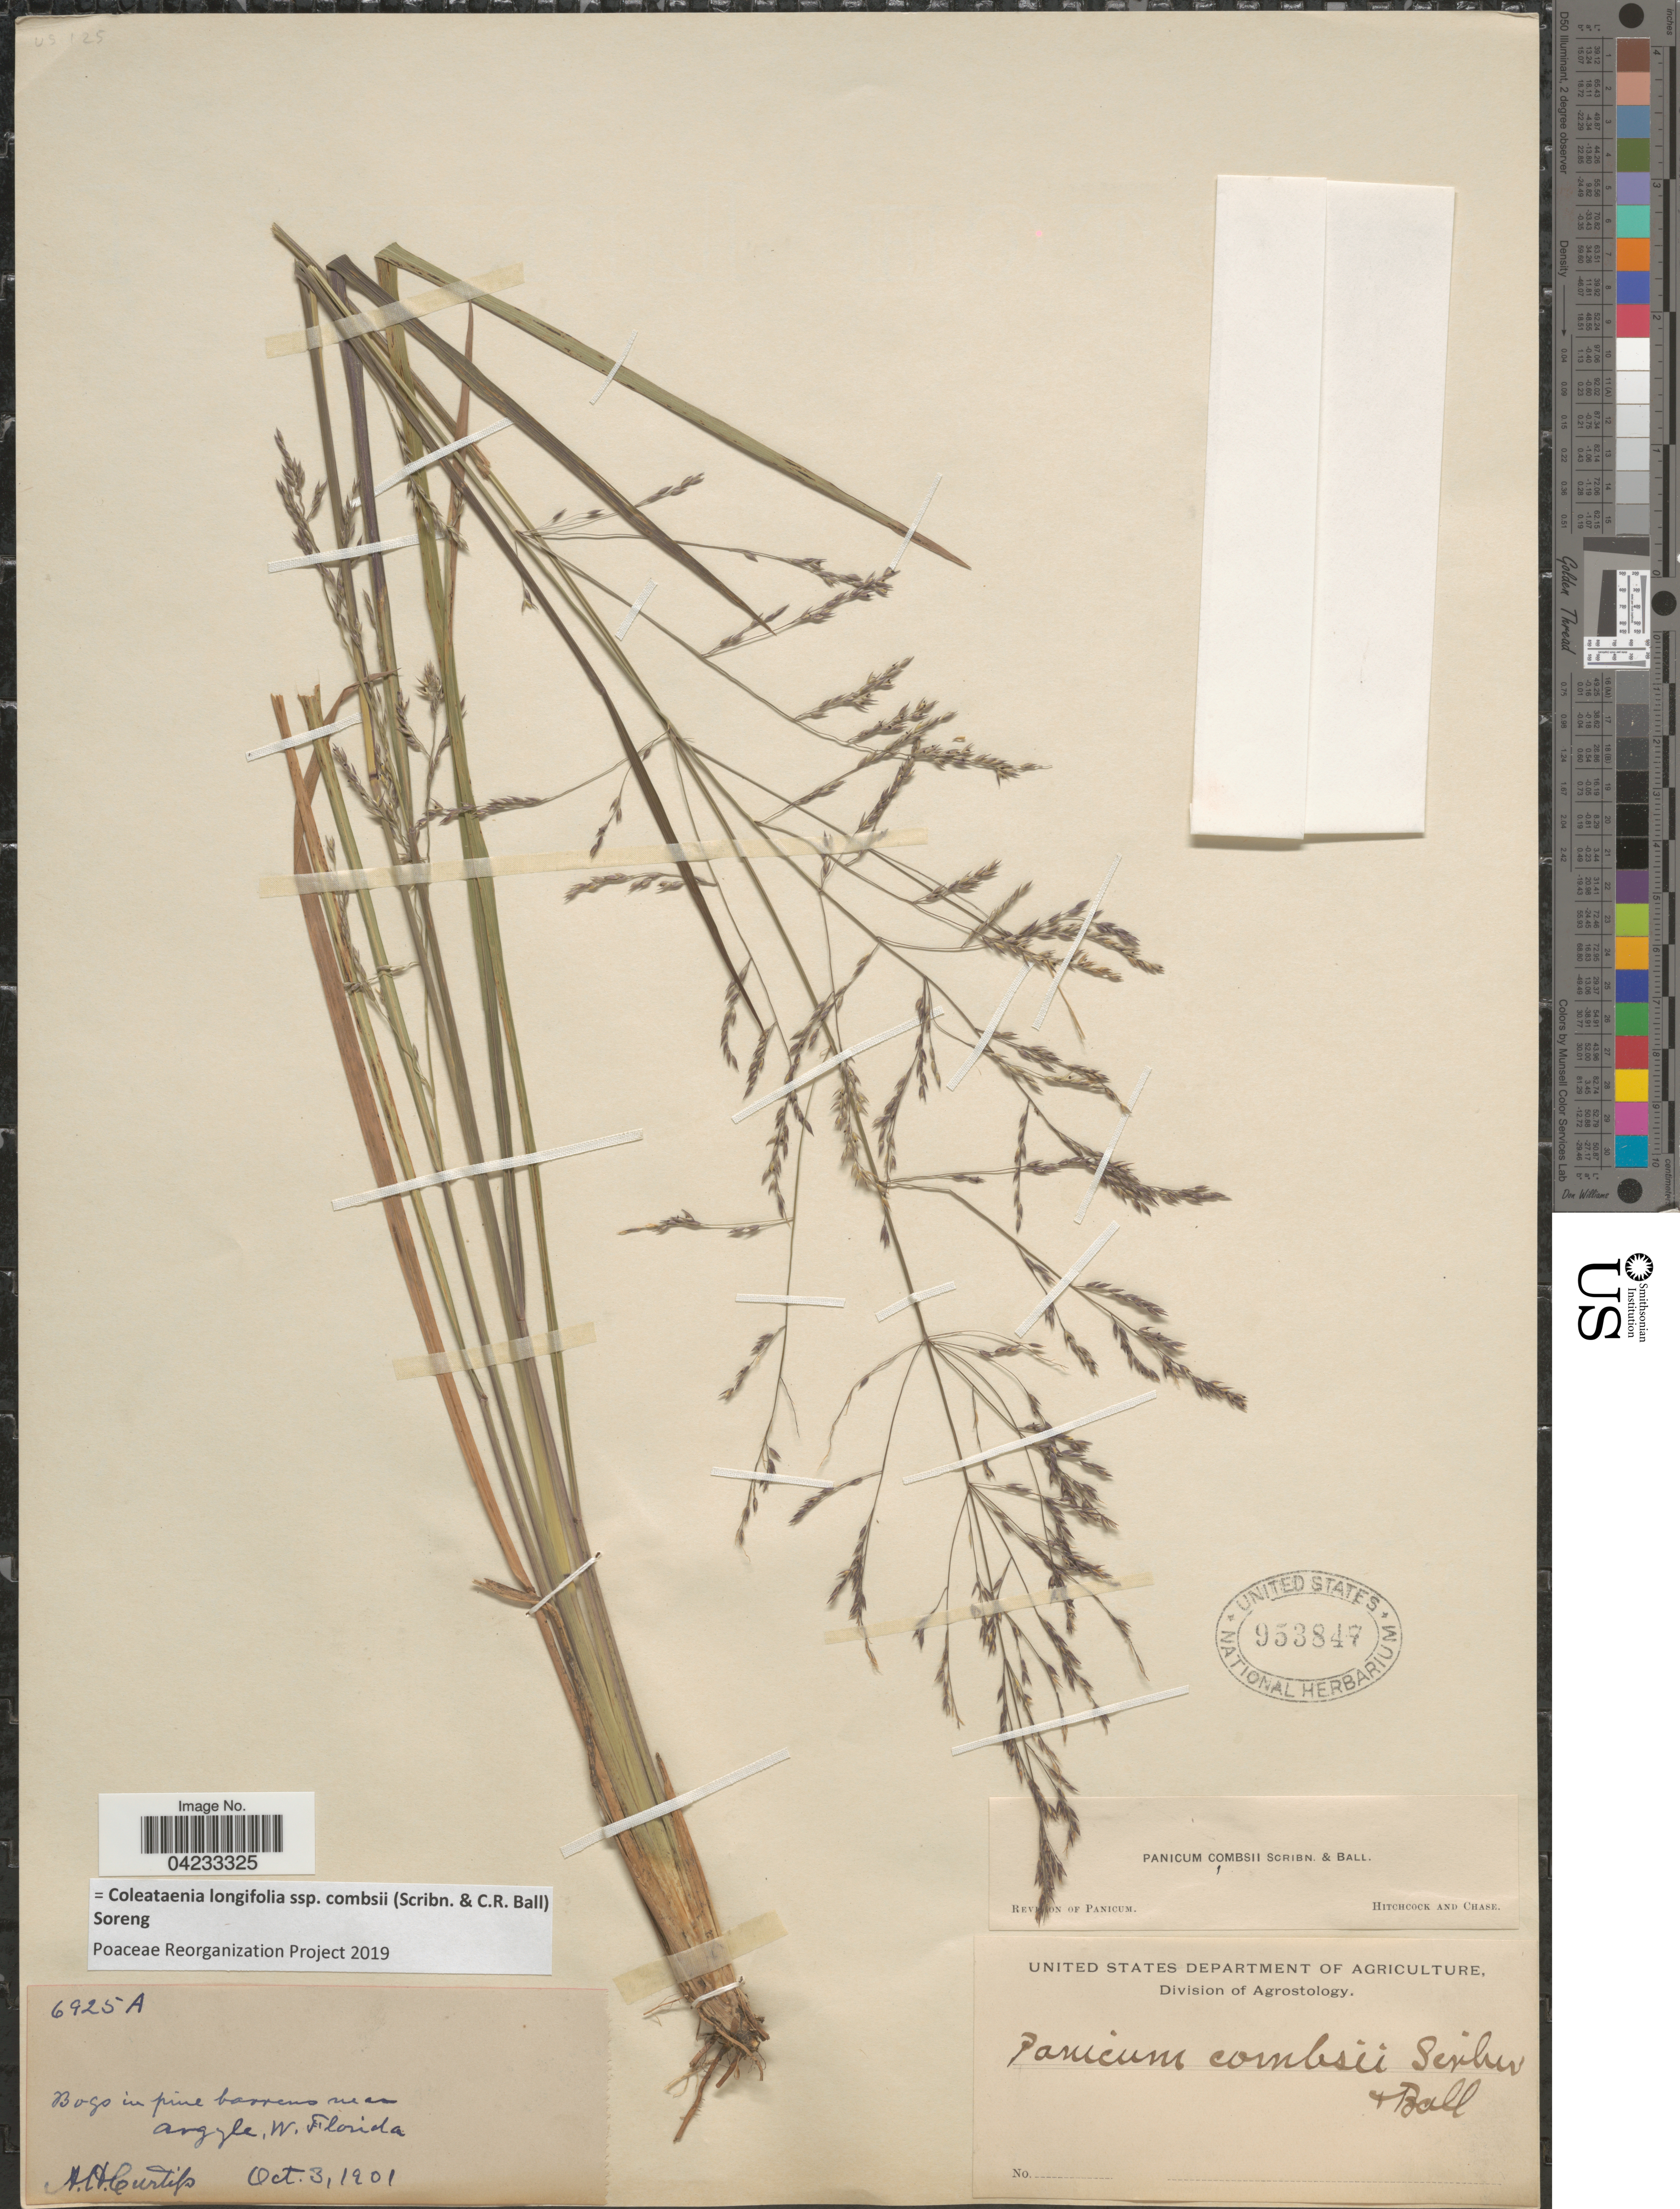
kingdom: Plantae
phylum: Tracheophyta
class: Liliopsida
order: Poales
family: Poaceae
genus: Coleataenia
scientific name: Coleataenia longifolia subsp. combsii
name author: (Scribn. & C.R. Ball) Soreng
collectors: A. H. Curtiss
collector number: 6925A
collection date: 1901-10-03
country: United States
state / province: Florida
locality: Bogs in pine barrens near Argyle, W. Florida.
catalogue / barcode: US 953847